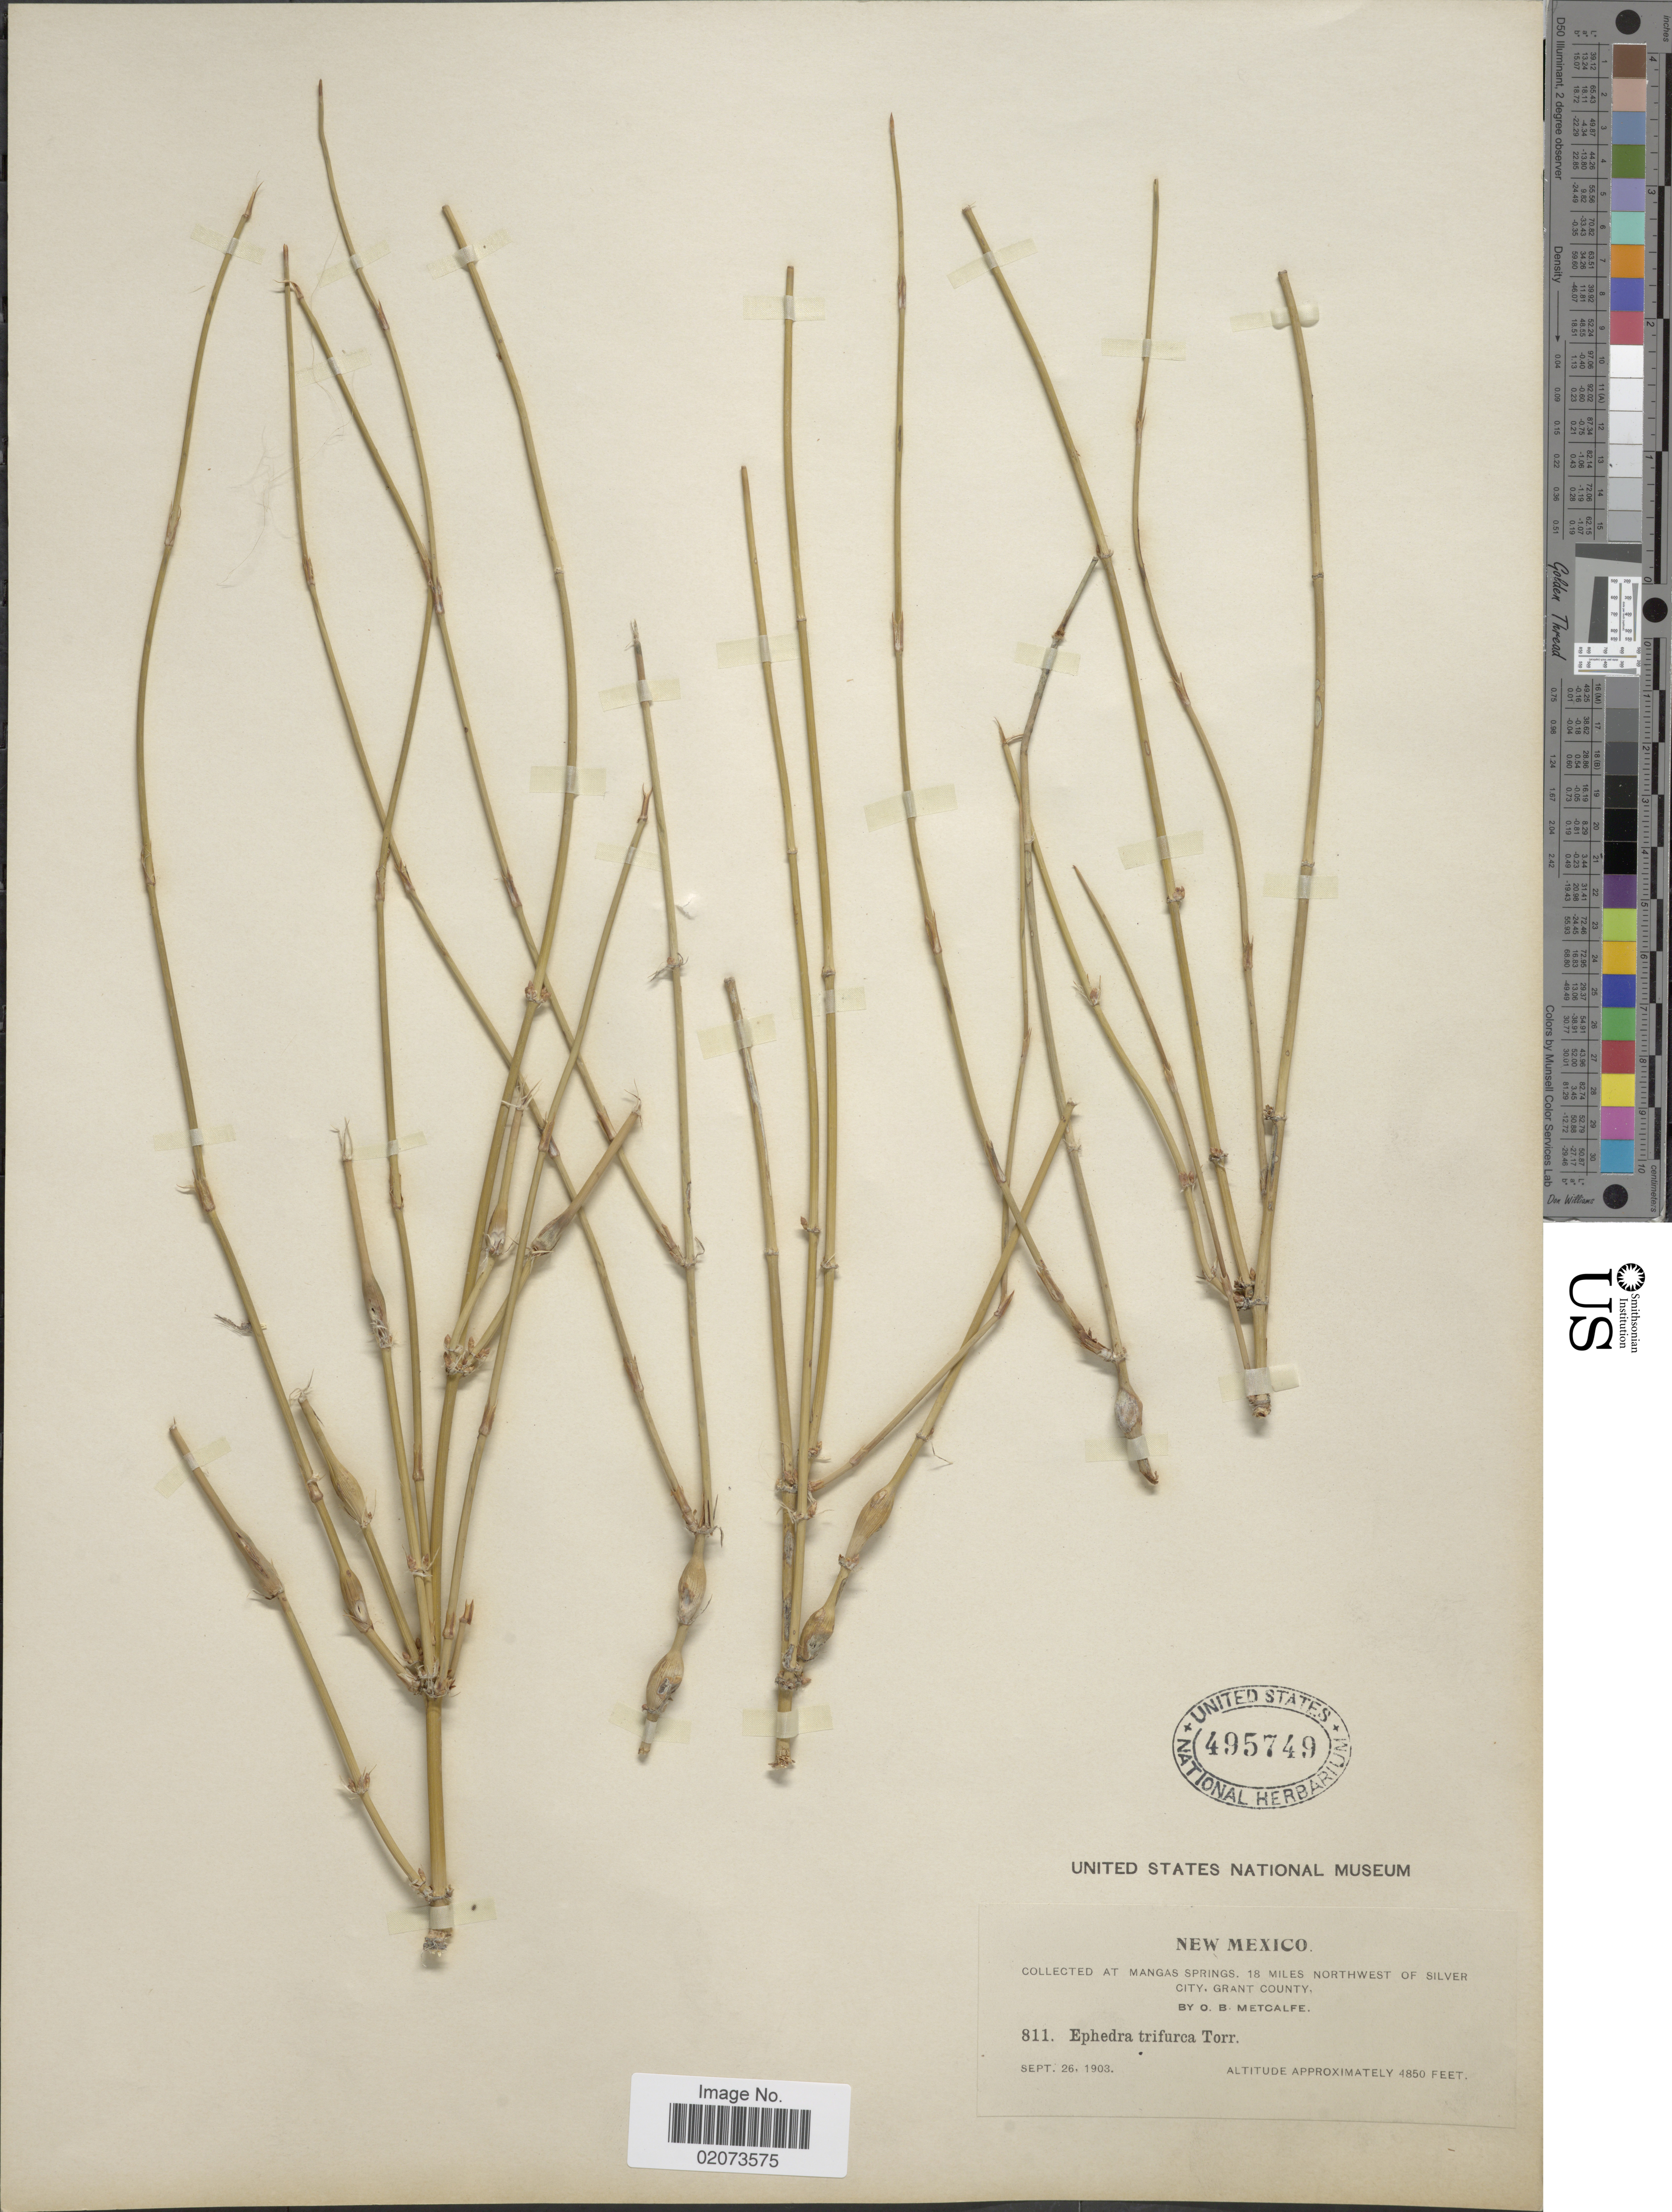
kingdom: Plantae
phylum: Tracheophyta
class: Gnetopsida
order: Ephedrales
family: Ephedraceae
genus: Ephedra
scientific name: Ephedra trifurca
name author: Torr. ex S. Watson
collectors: O. B. Metcalfe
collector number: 811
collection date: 1903-09-26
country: United States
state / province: New Mexico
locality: Mangas Springs, 18 miles northwest of Silver City, Grant County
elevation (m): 1478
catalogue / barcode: US 495749